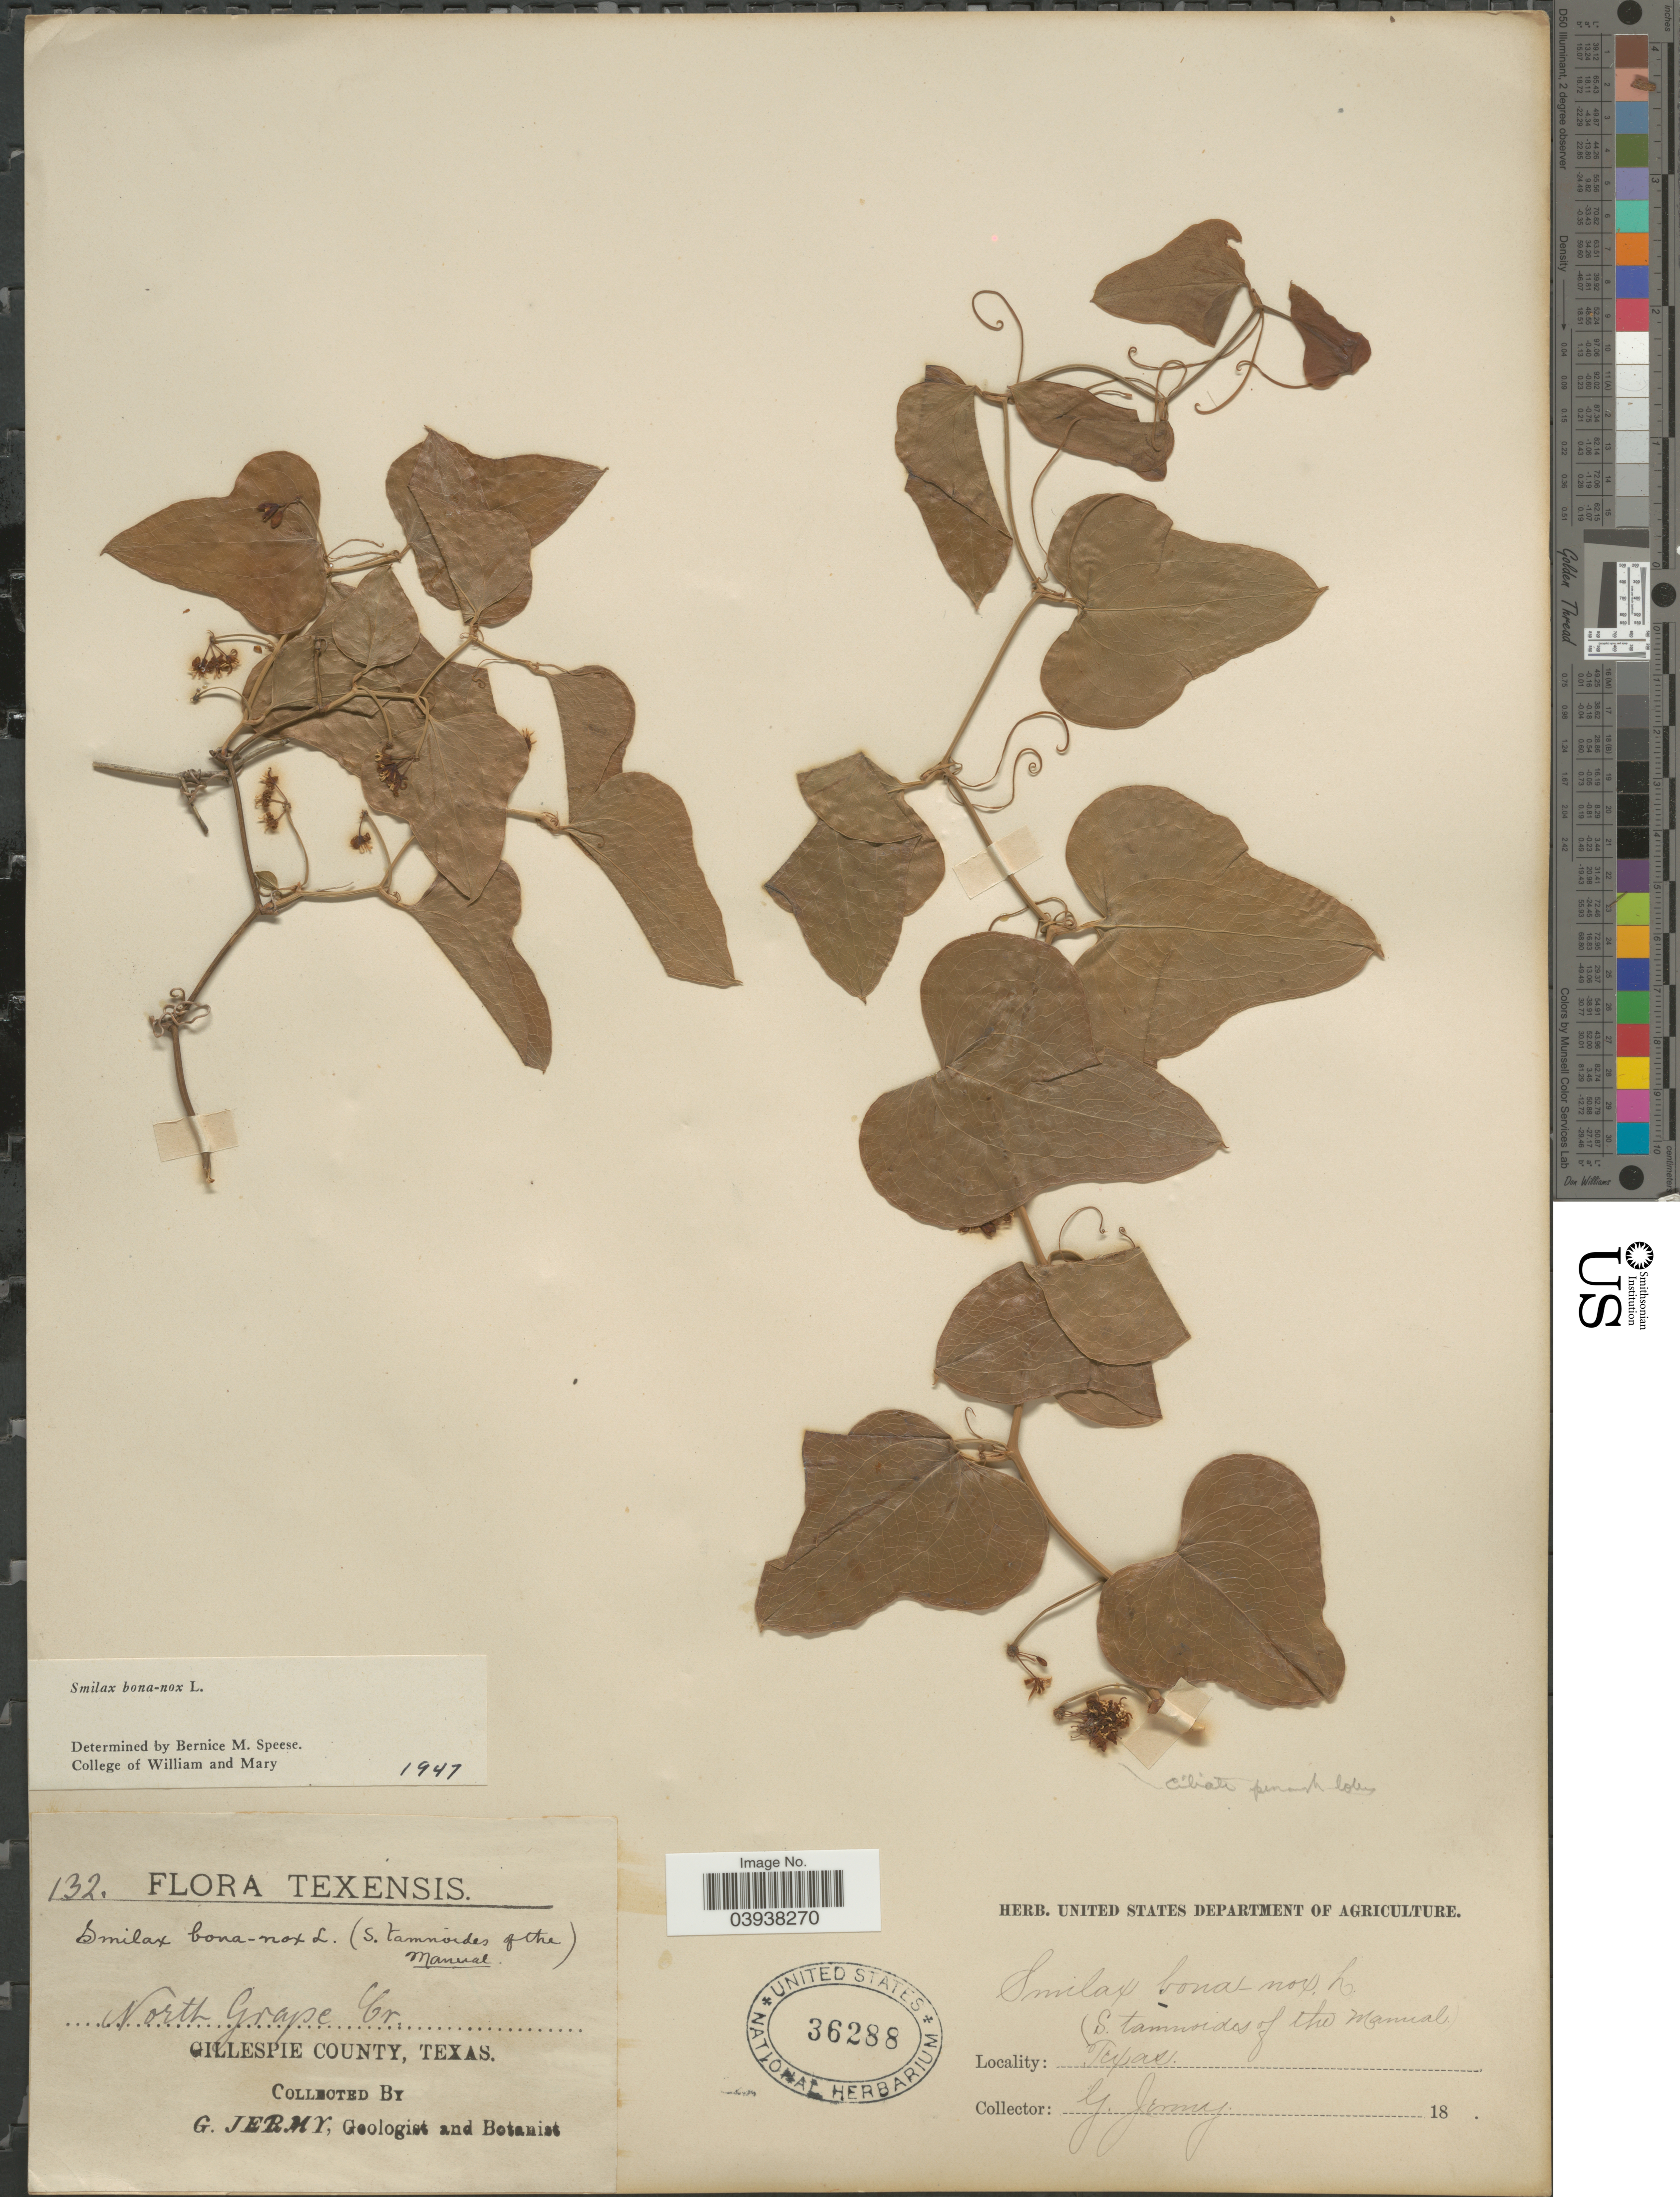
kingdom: Plantae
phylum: Tracheophyta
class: Liliopsida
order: Liliales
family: Smilacaceae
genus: Smilax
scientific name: Smilax bona-nox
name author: L.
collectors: G. Jermy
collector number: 132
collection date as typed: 18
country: United States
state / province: Texas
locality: North Grape Cr. Gillespie County.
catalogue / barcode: US 36288